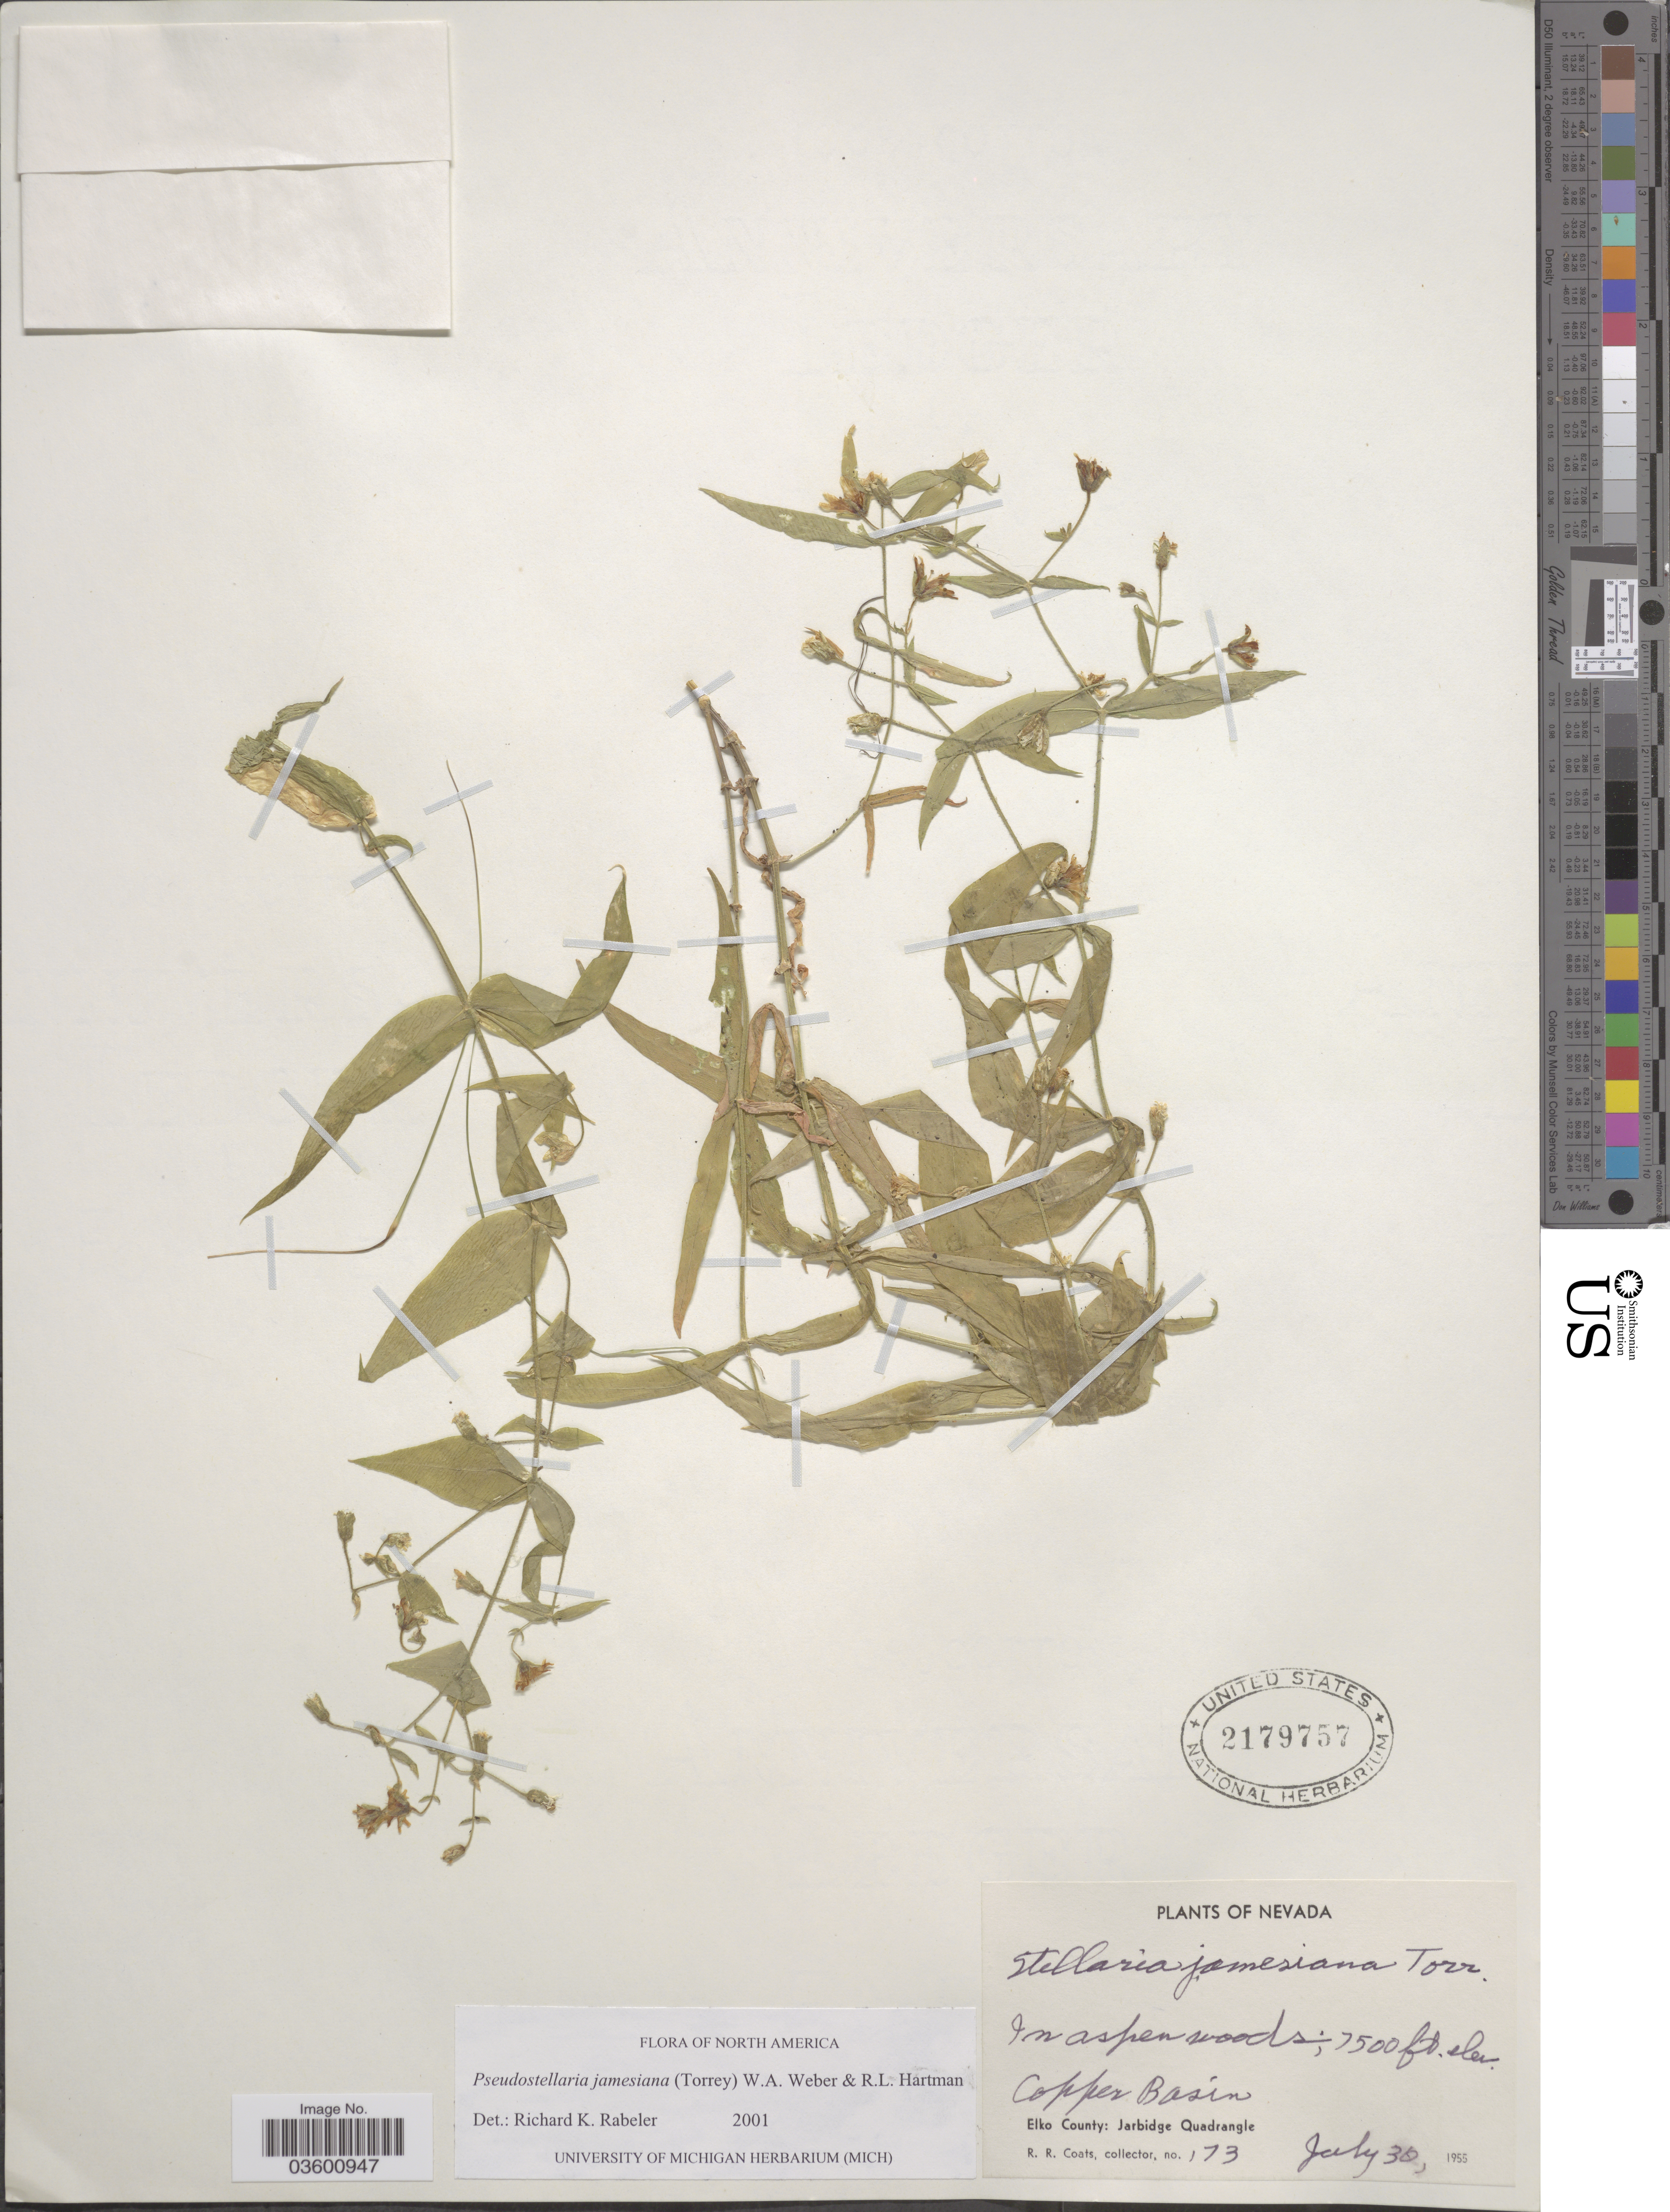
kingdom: Plantae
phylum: Tracheophyta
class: Magnoliopsida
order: Caryophyllales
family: Caryophyllaceae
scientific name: Torreyostellaria jamesiana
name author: (Torr.) Gang Yao et al.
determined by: Strong, M. T., (US), Smithsonian Institution - National Museum of Natural History (UNITED STATES)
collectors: R. Coats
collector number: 173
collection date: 1955-07-30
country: United States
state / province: Nevada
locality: Copper Basin. Elko County: Jarbidge Quadrangle.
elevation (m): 2286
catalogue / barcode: US 2179757